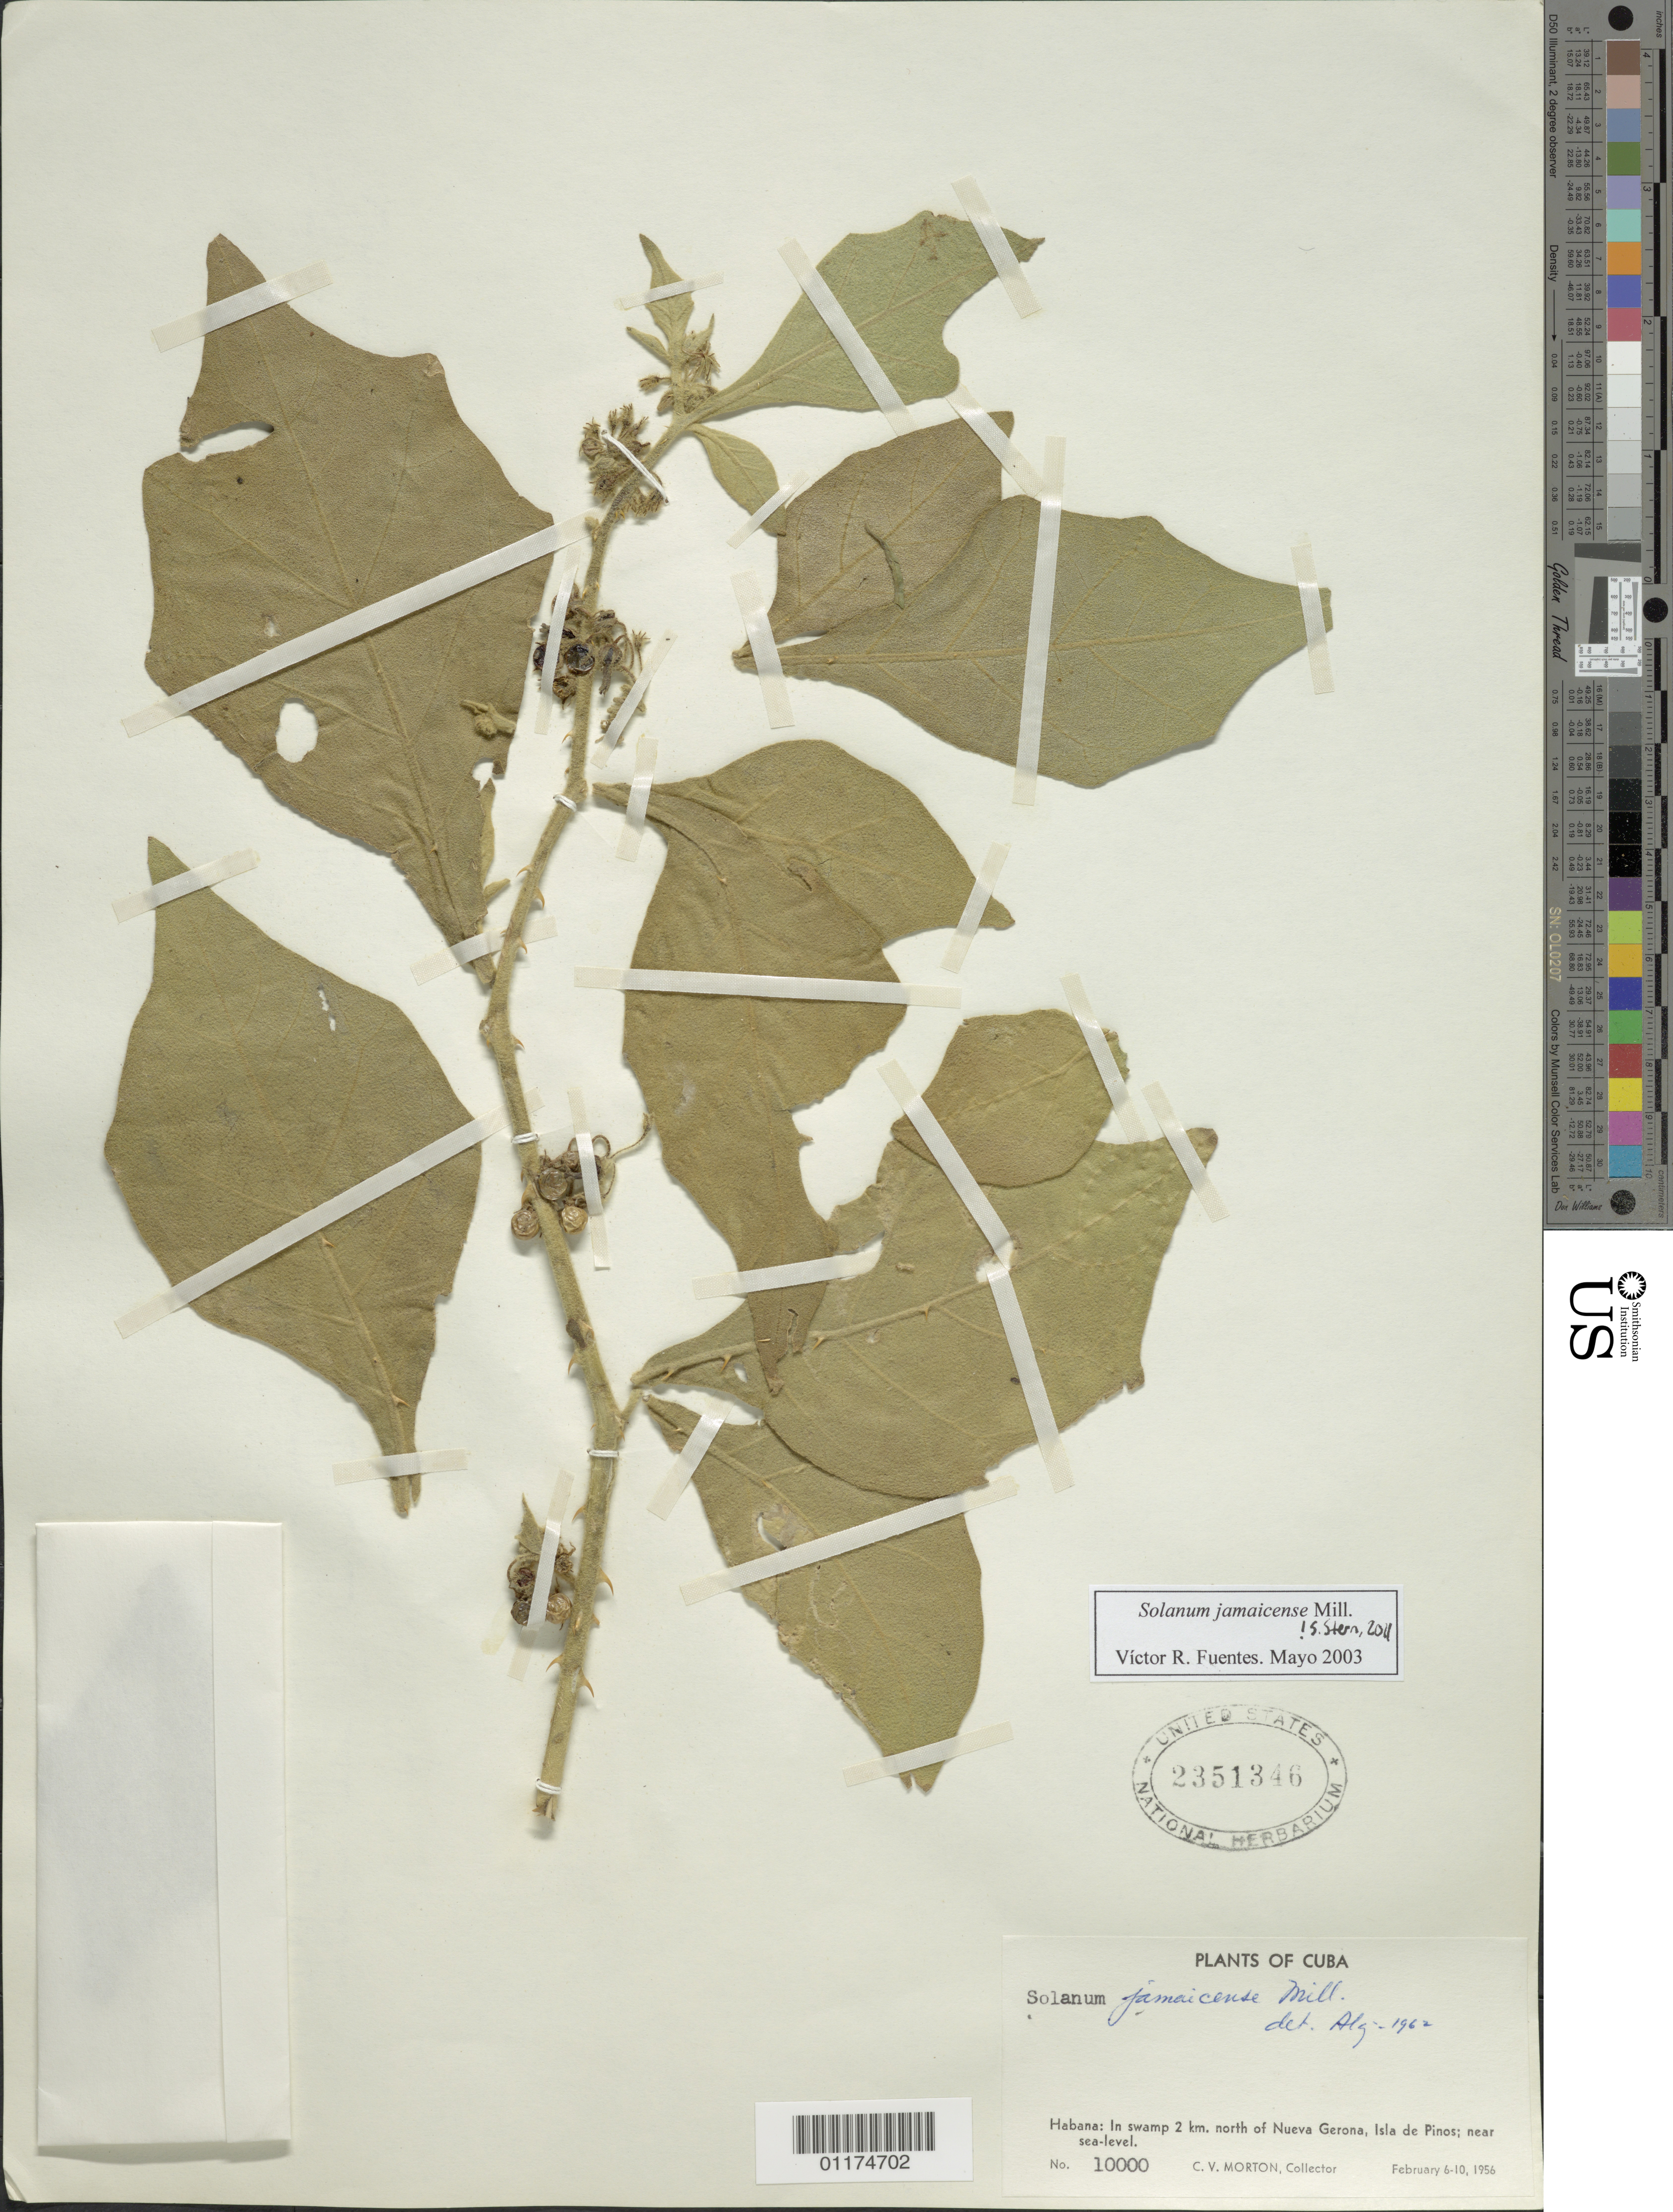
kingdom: Plantae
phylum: Tracheophyta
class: Magnoliopsida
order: Solanales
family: Solanaceae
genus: Solanum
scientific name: Solanum jamaicense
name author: Mill.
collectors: C. V. Morton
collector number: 10000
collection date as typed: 06 Feb 1956 to 10 Feb 1956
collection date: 1956-02-06/1956-02-10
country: Cuba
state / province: La Habana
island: Cuba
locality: In swamp 2 km. north of Nueva Gerona, near sea-level.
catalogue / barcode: US 2351346